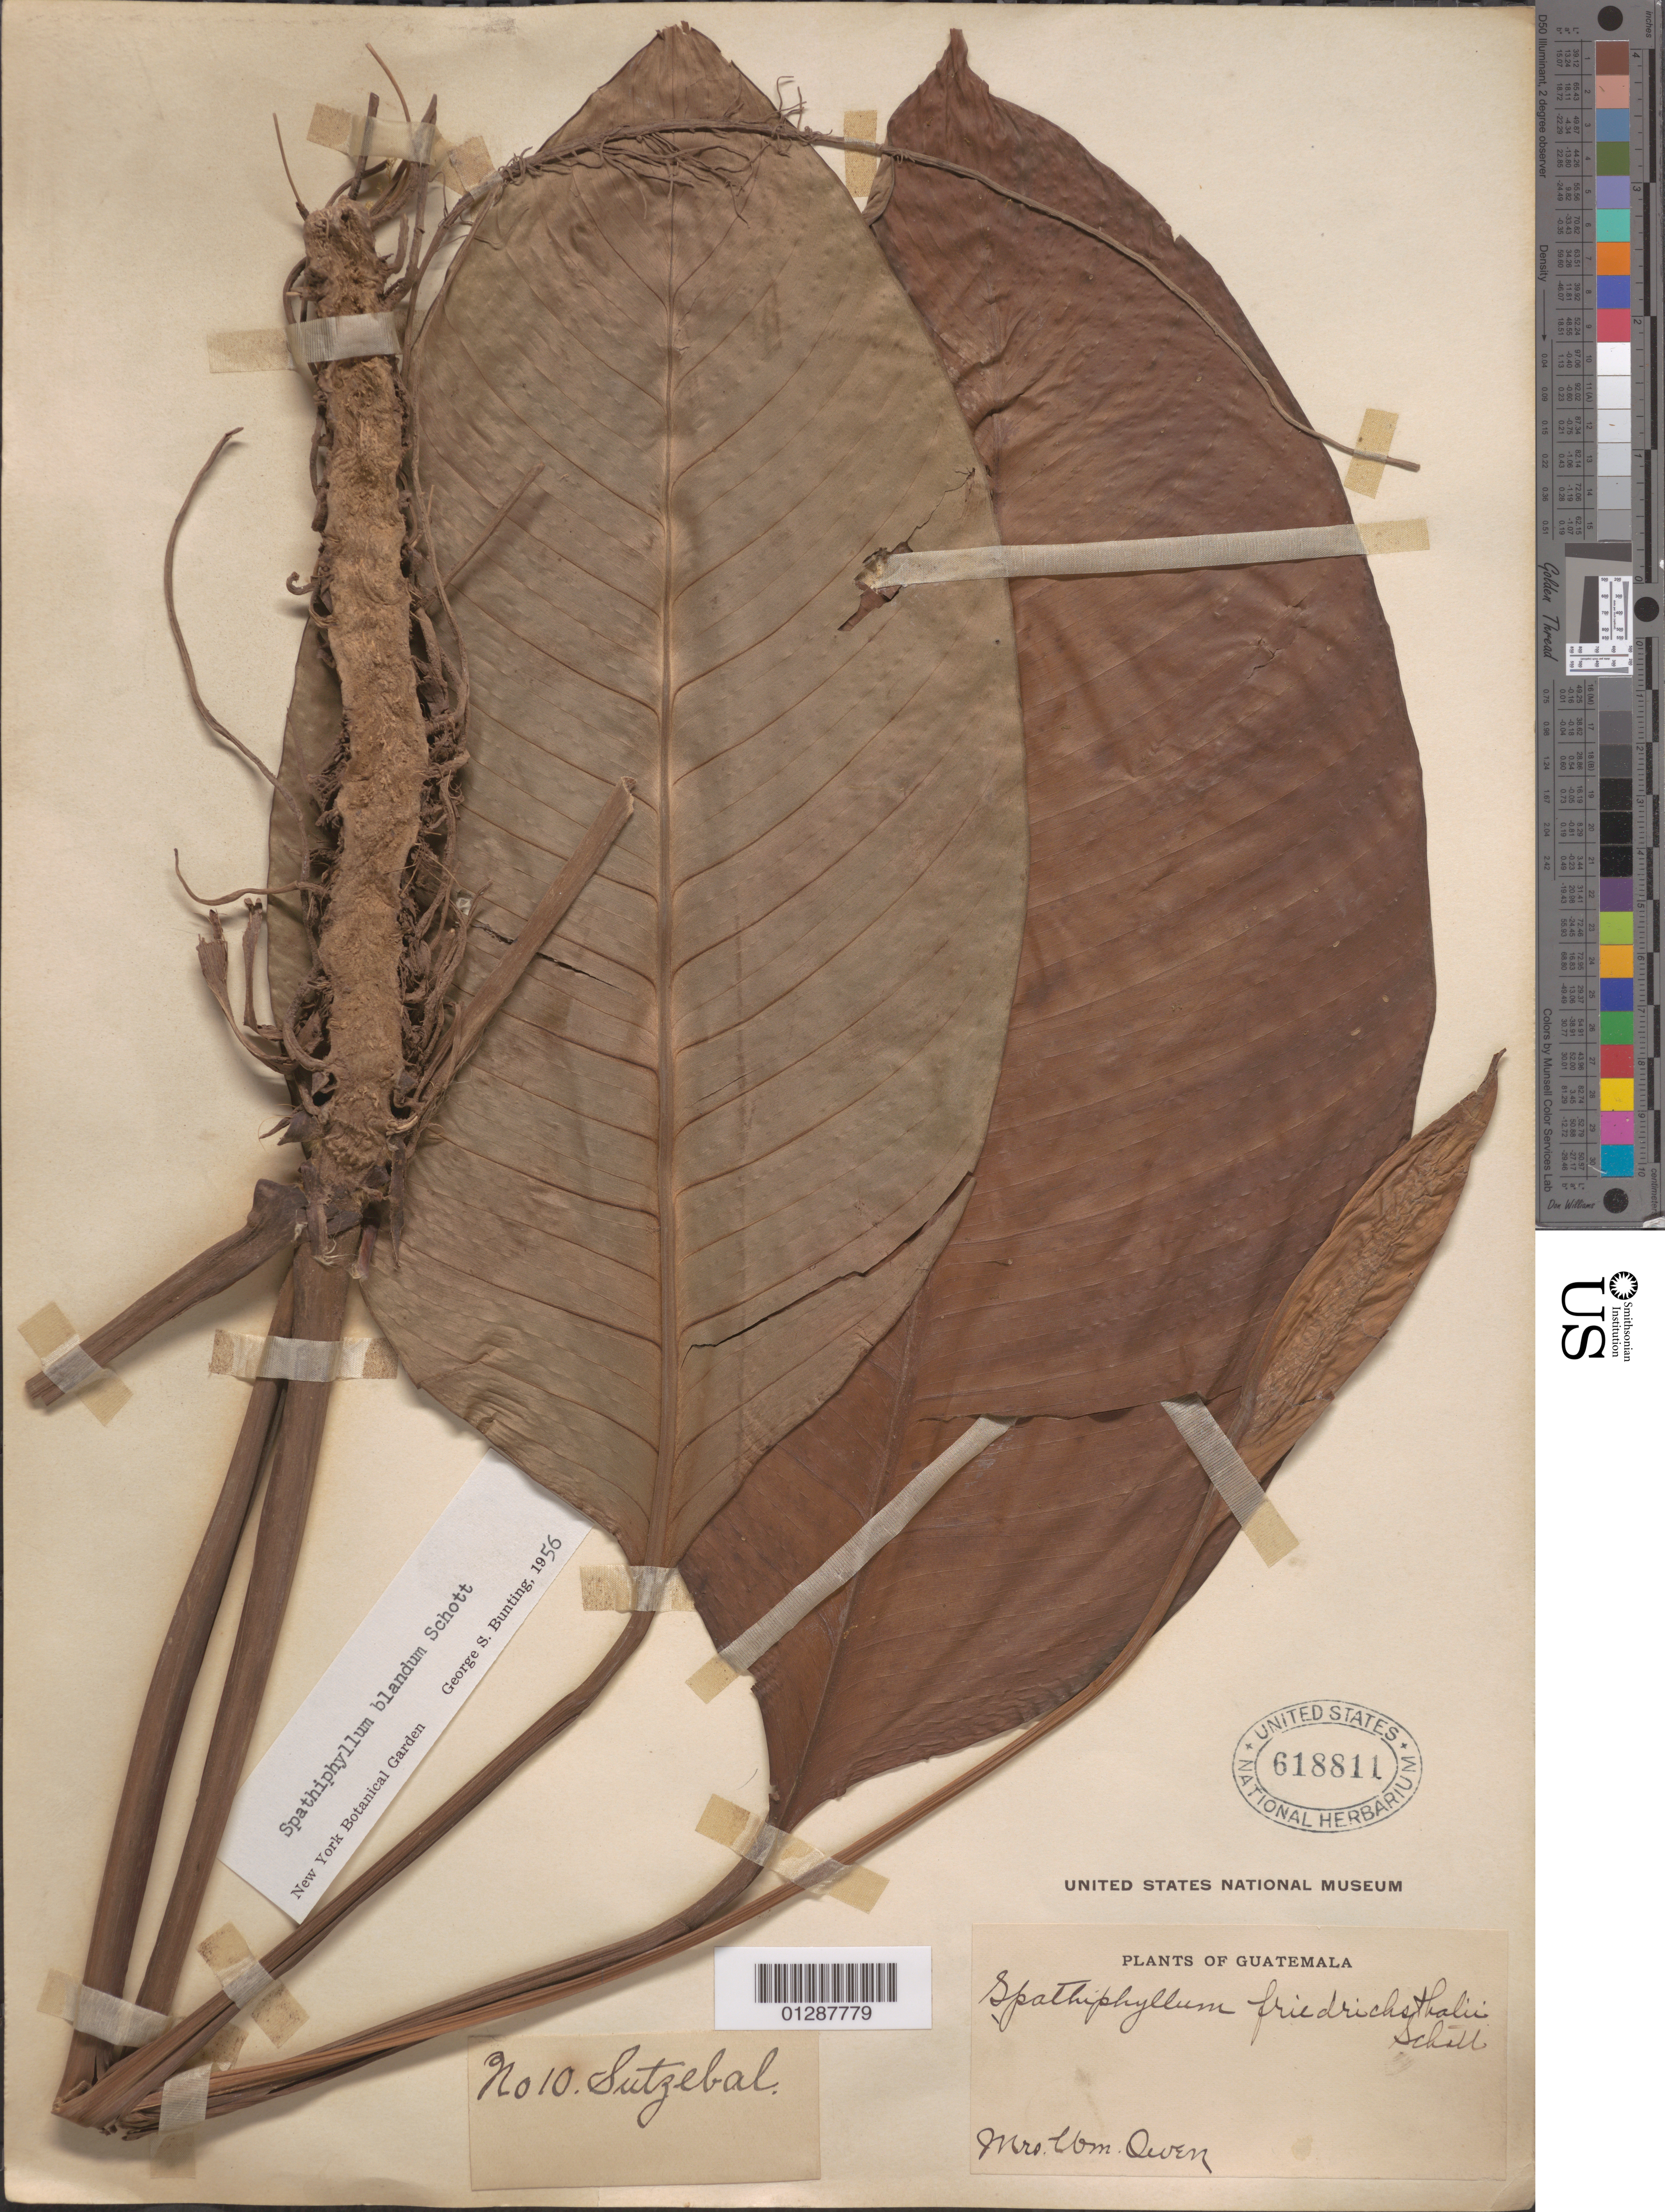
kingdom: Plantae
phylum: Tracheophyta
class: Liliopsida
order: Alismatales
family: Araceae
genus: Spathiphyllum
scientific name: Spathiphyllum blandum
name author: Schott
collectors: W. Owen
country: Guatemala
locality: Sutzebal.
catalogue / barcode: US 618811